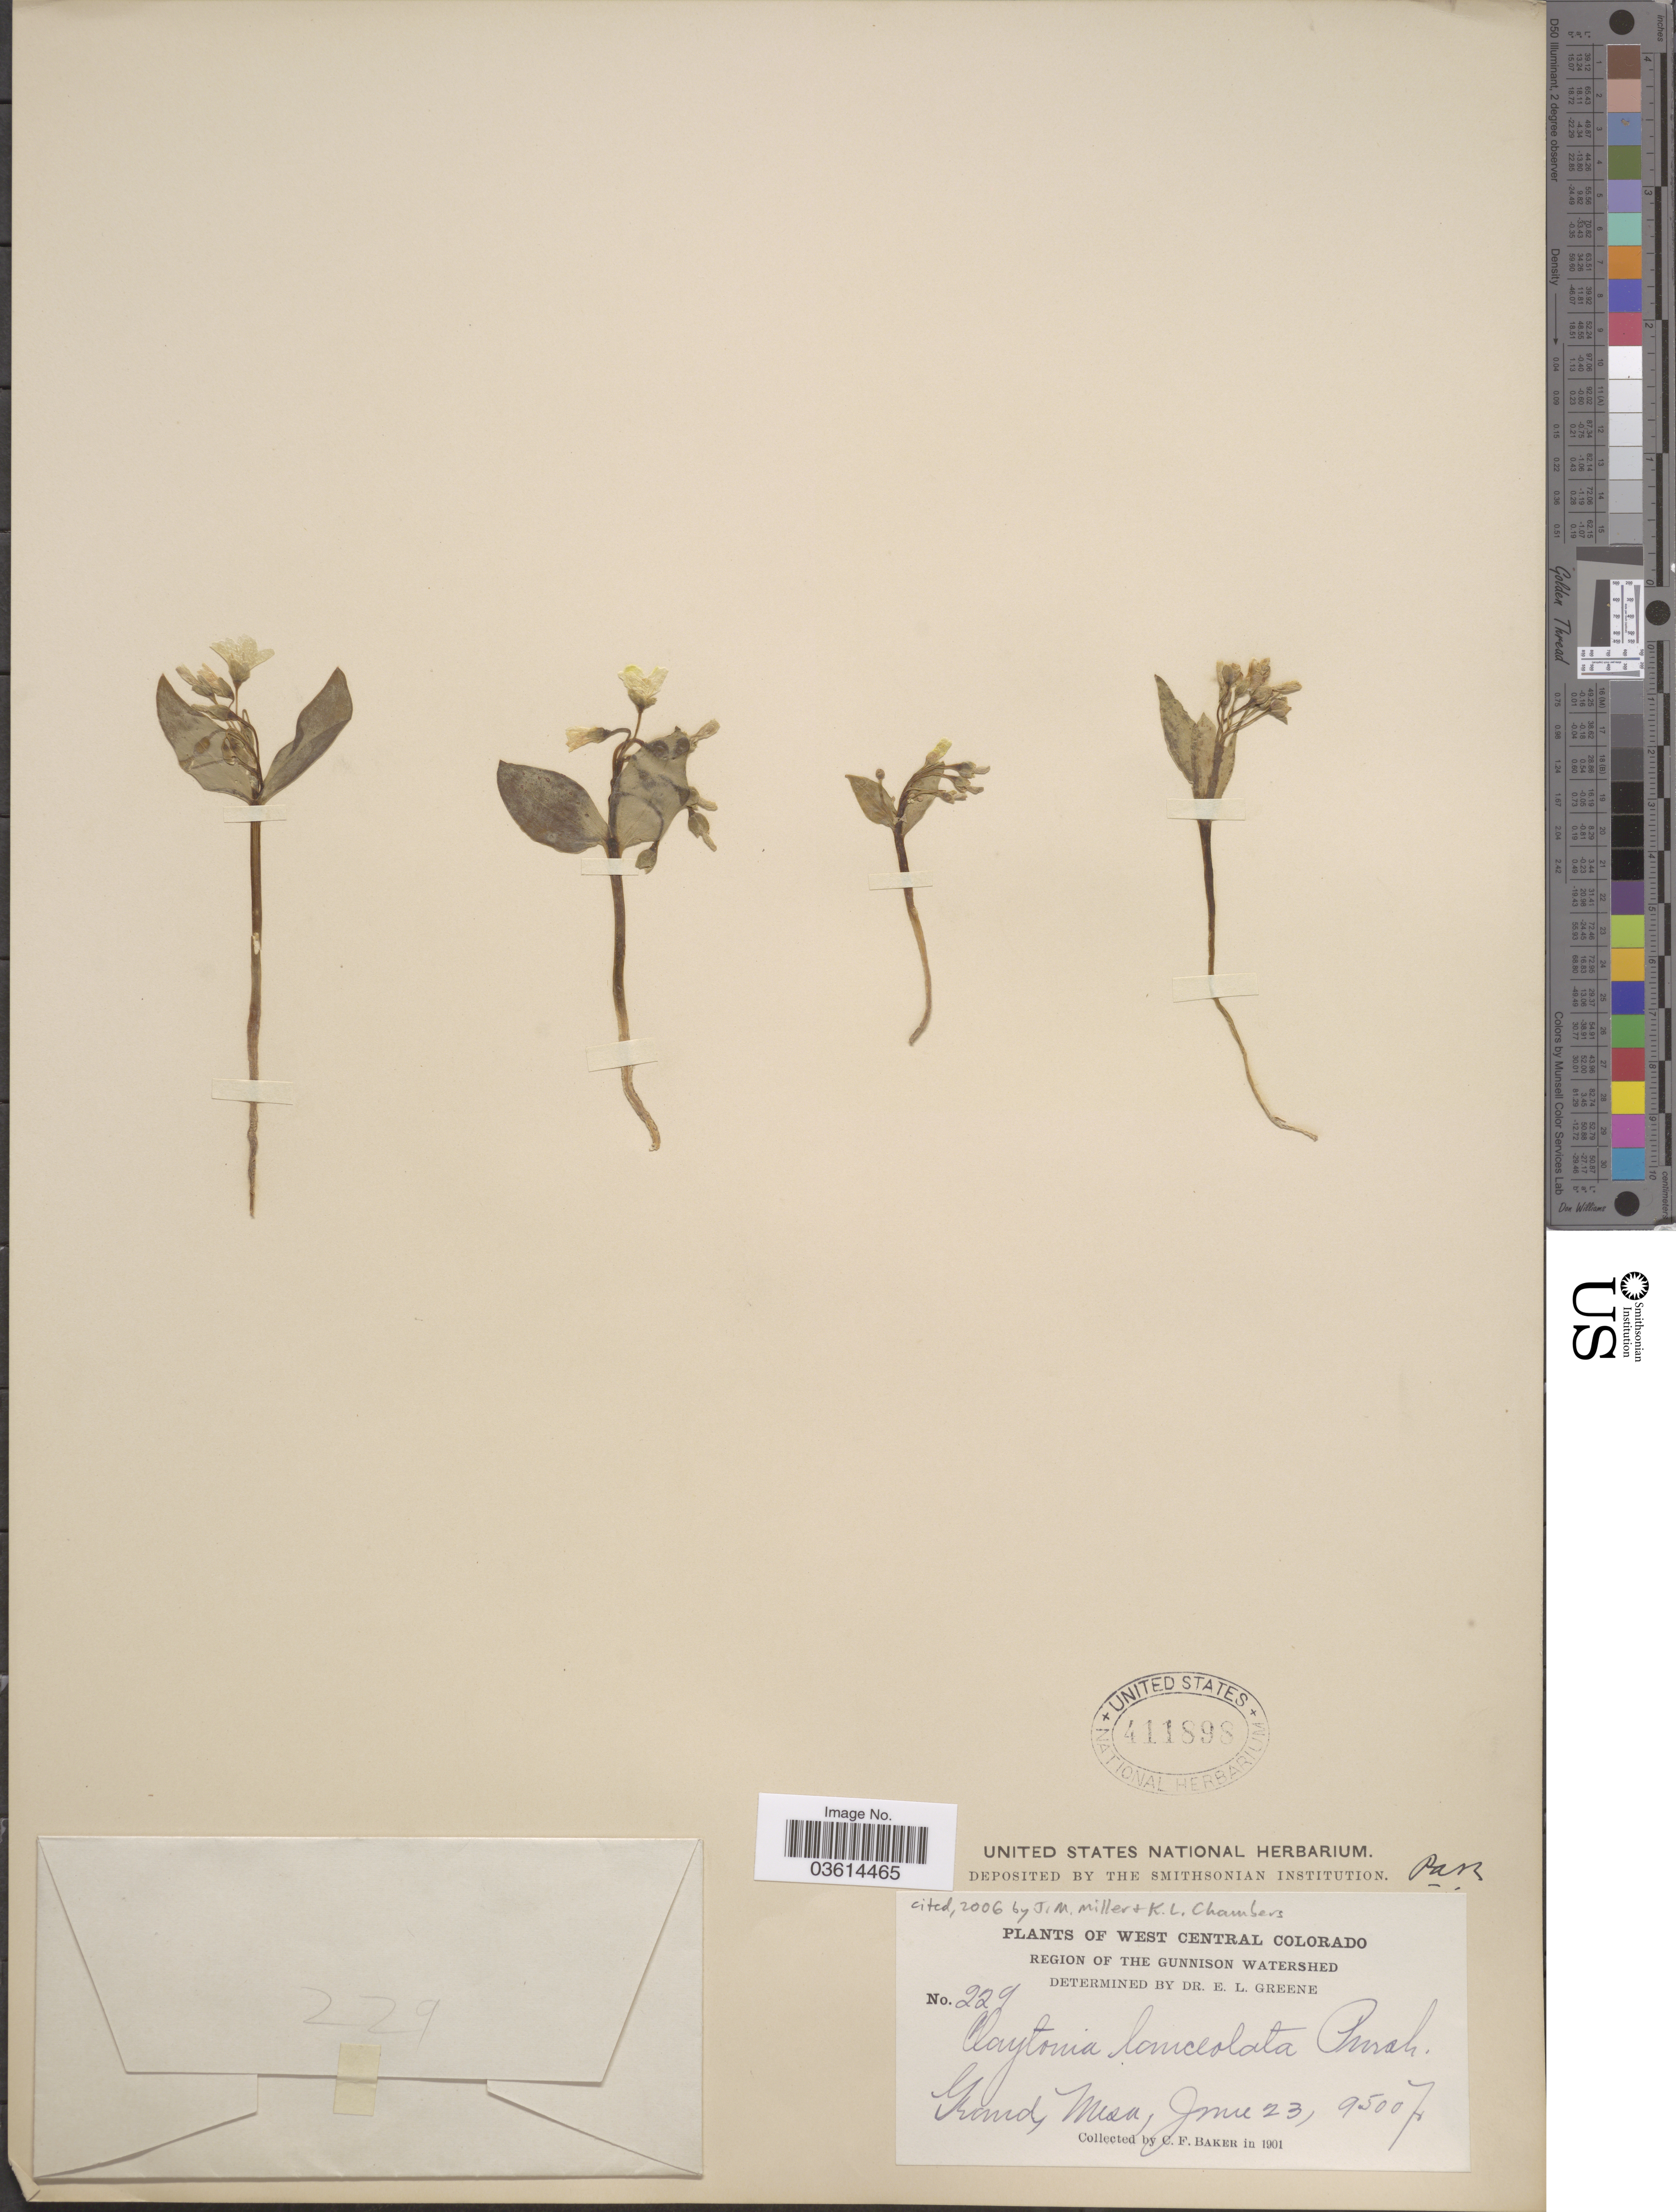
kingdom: Plantae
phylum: Tracheophyta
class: Magnoliopsida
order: Caryophyllales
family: Montiaceae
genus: Claytonia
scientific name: Claytonia lanceolata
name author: Pursh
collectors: C. F. Baker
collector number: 229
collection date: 1901-06-23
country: United States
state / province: Colorado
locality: West Central Colorado. Region of the Gunnison Watershed. Grand Mesa.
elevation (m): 2896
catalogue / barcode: US 411898